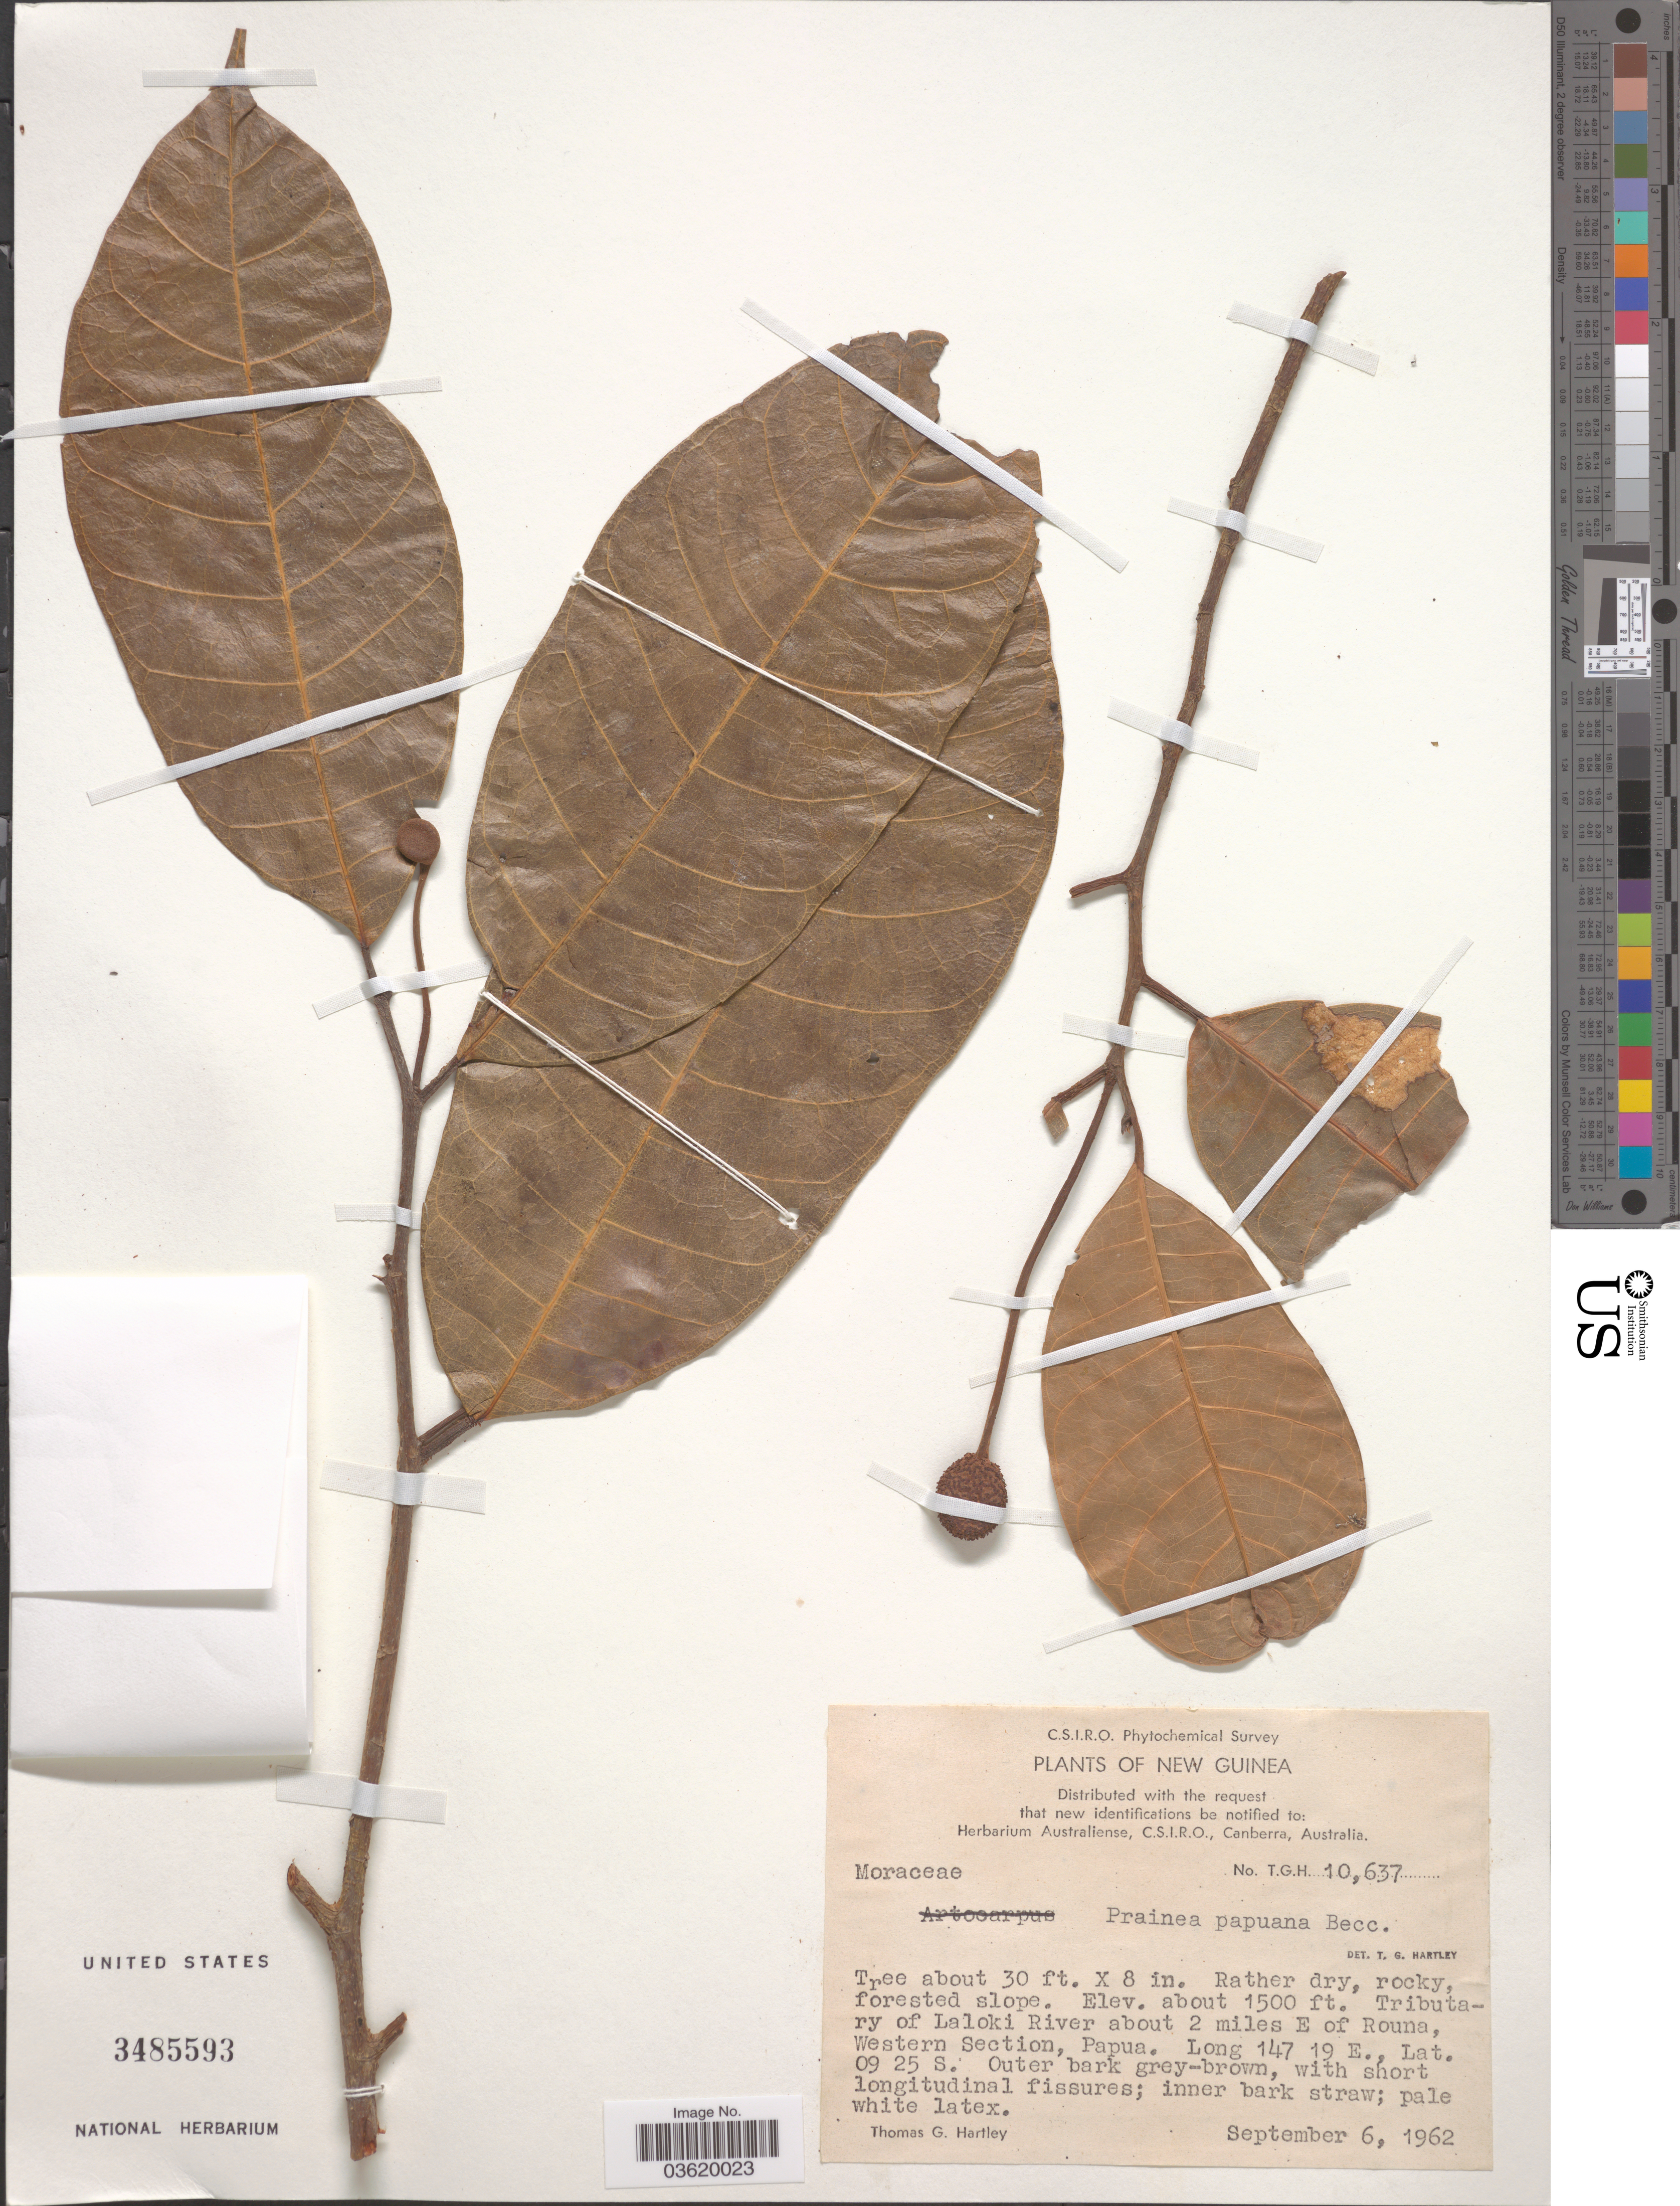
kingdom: Plantae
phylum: Tracheophyta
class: Magnoliopsida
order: Rosales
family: Moraceae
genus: Prainea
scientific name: Prainea papuana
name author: Becc.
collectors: T. G. Hartley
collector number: TGH 10637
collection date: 1962-09-06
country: Papua New Guinea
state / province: Manus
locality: New Guinea. Tributary of Laloki River about 2 miles E of Rouna, Western Section, Papua.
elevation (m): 457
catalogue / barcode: US 3485593